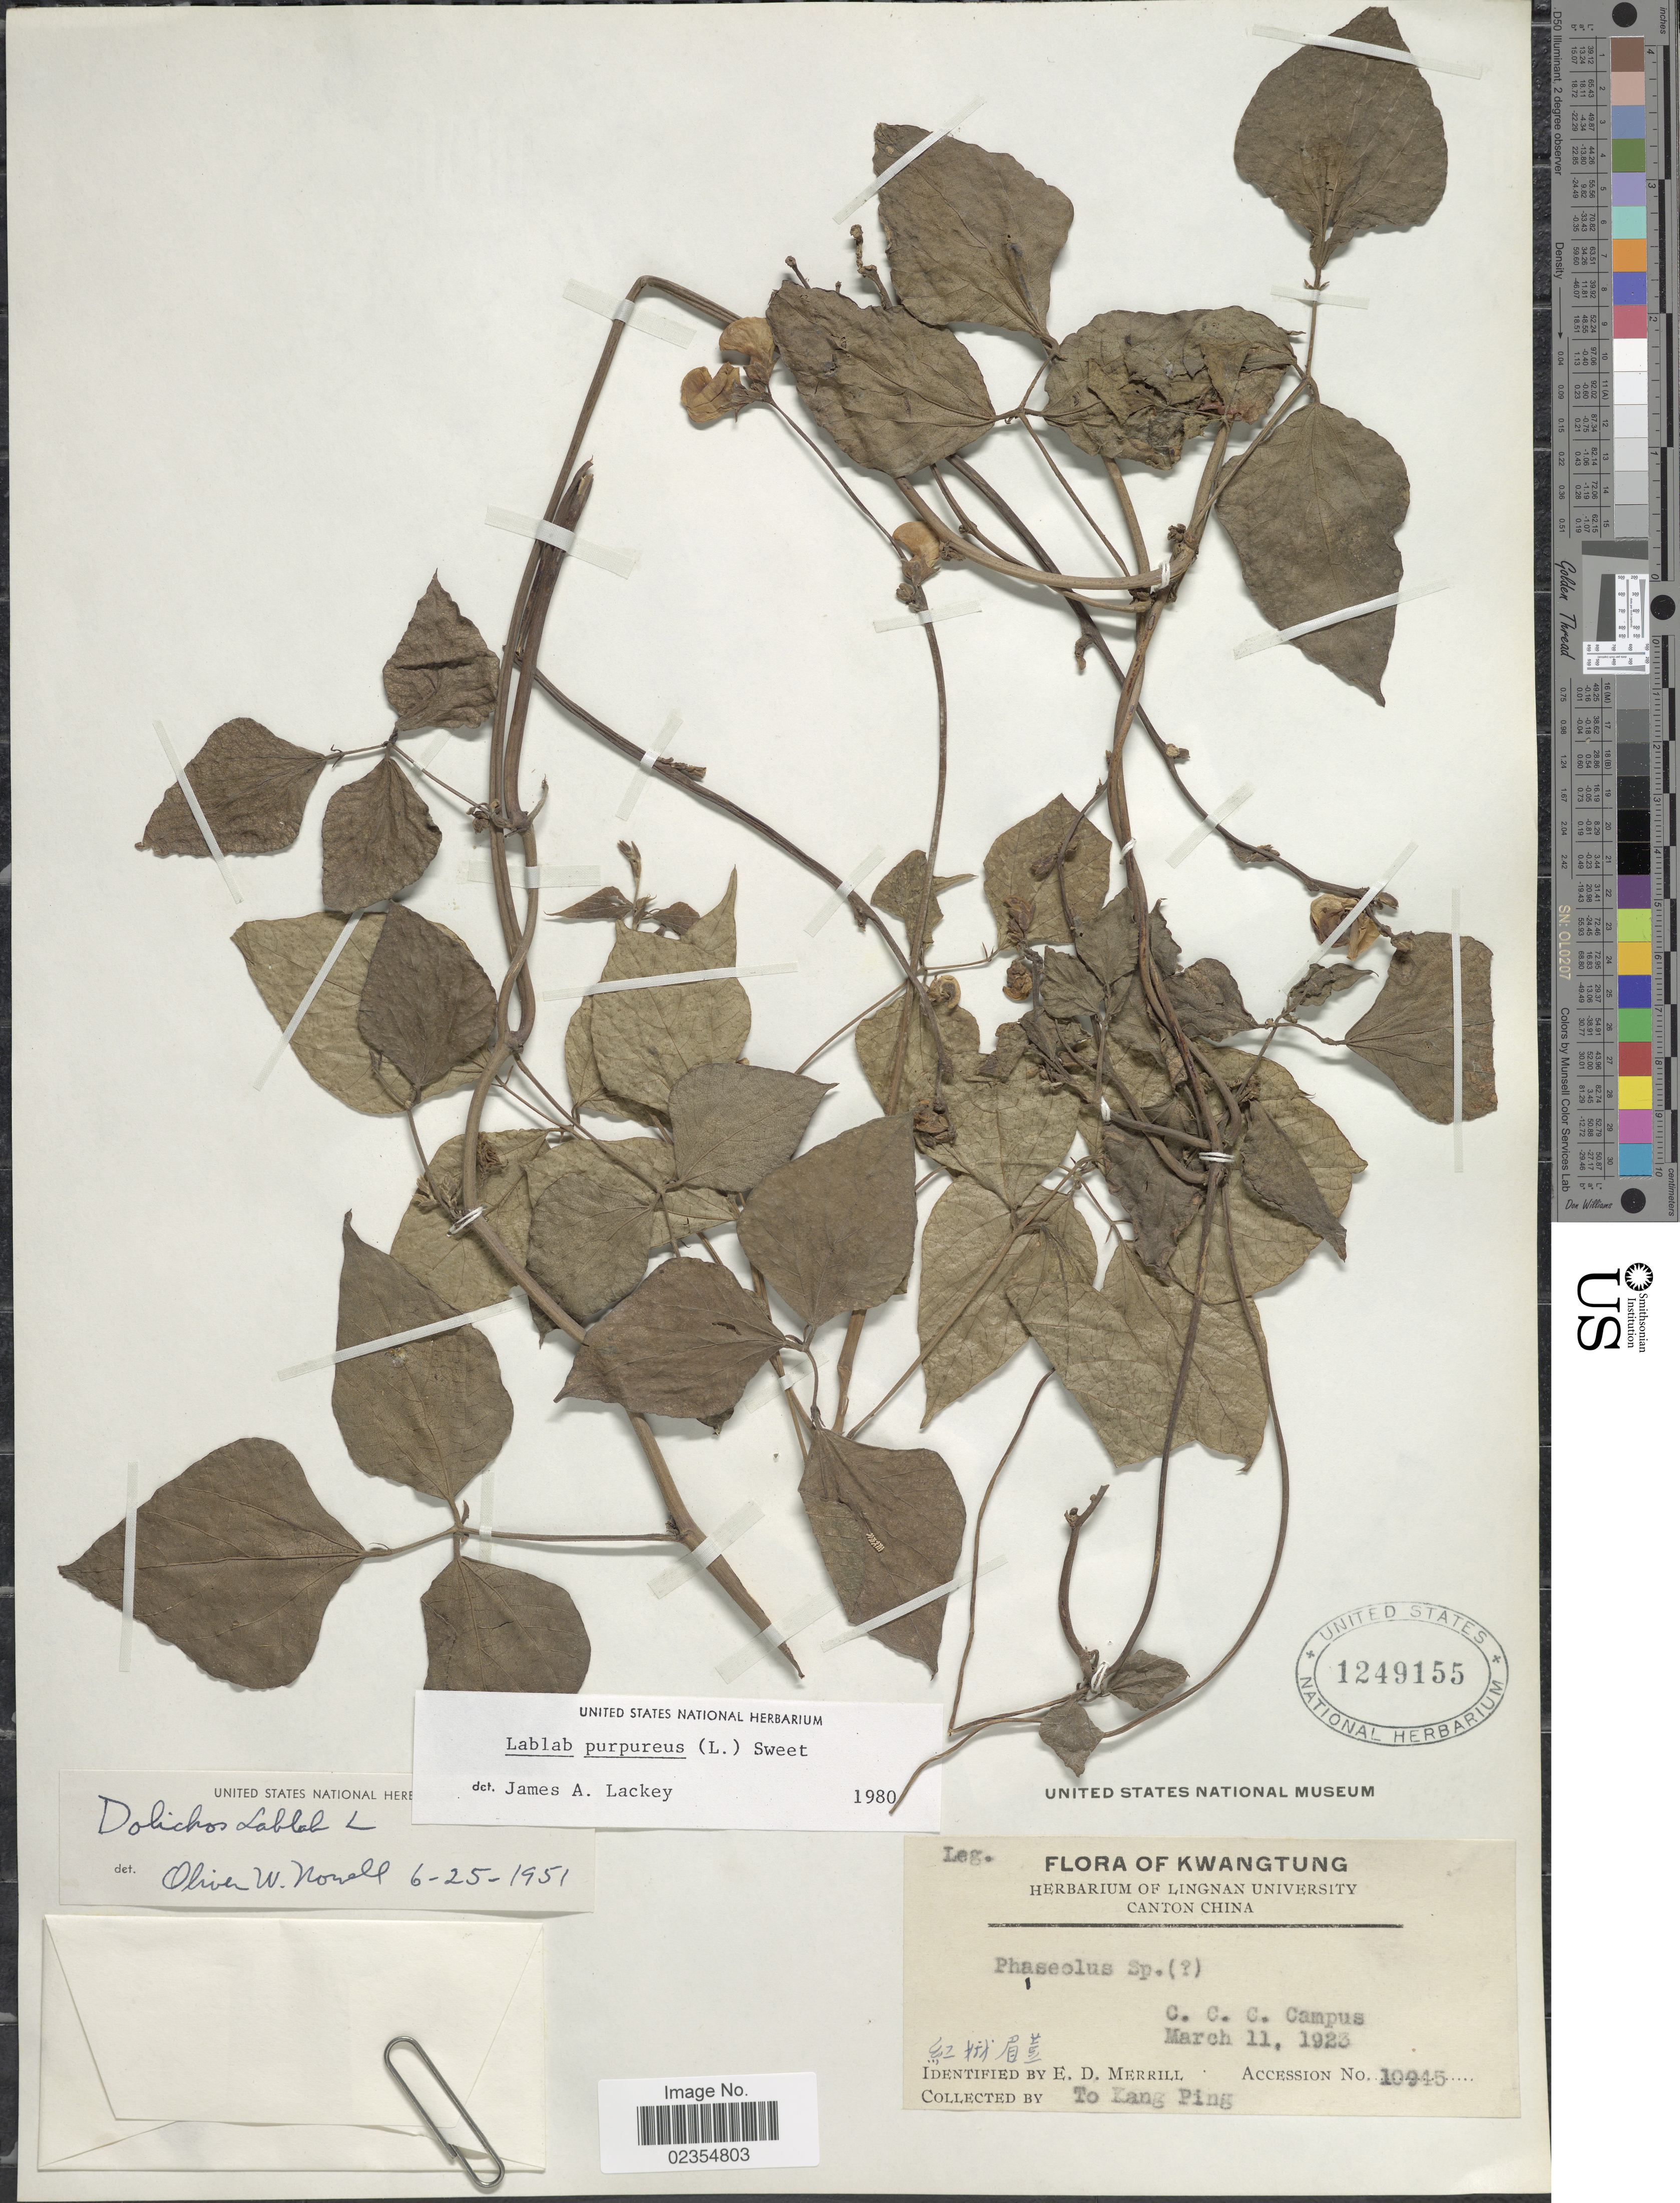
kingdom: Plantae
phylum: Tracheophyta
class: Magnoliopsida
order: Fabales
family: Fabaceae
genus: Lablab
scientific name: Lablab purpureus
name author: (L.) Sweet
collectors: T. Ping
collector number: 10945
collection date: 1923-03-11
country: China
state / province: Guangdong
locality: Kwangtung, C.C.C. Campus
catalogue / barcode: US 1249155